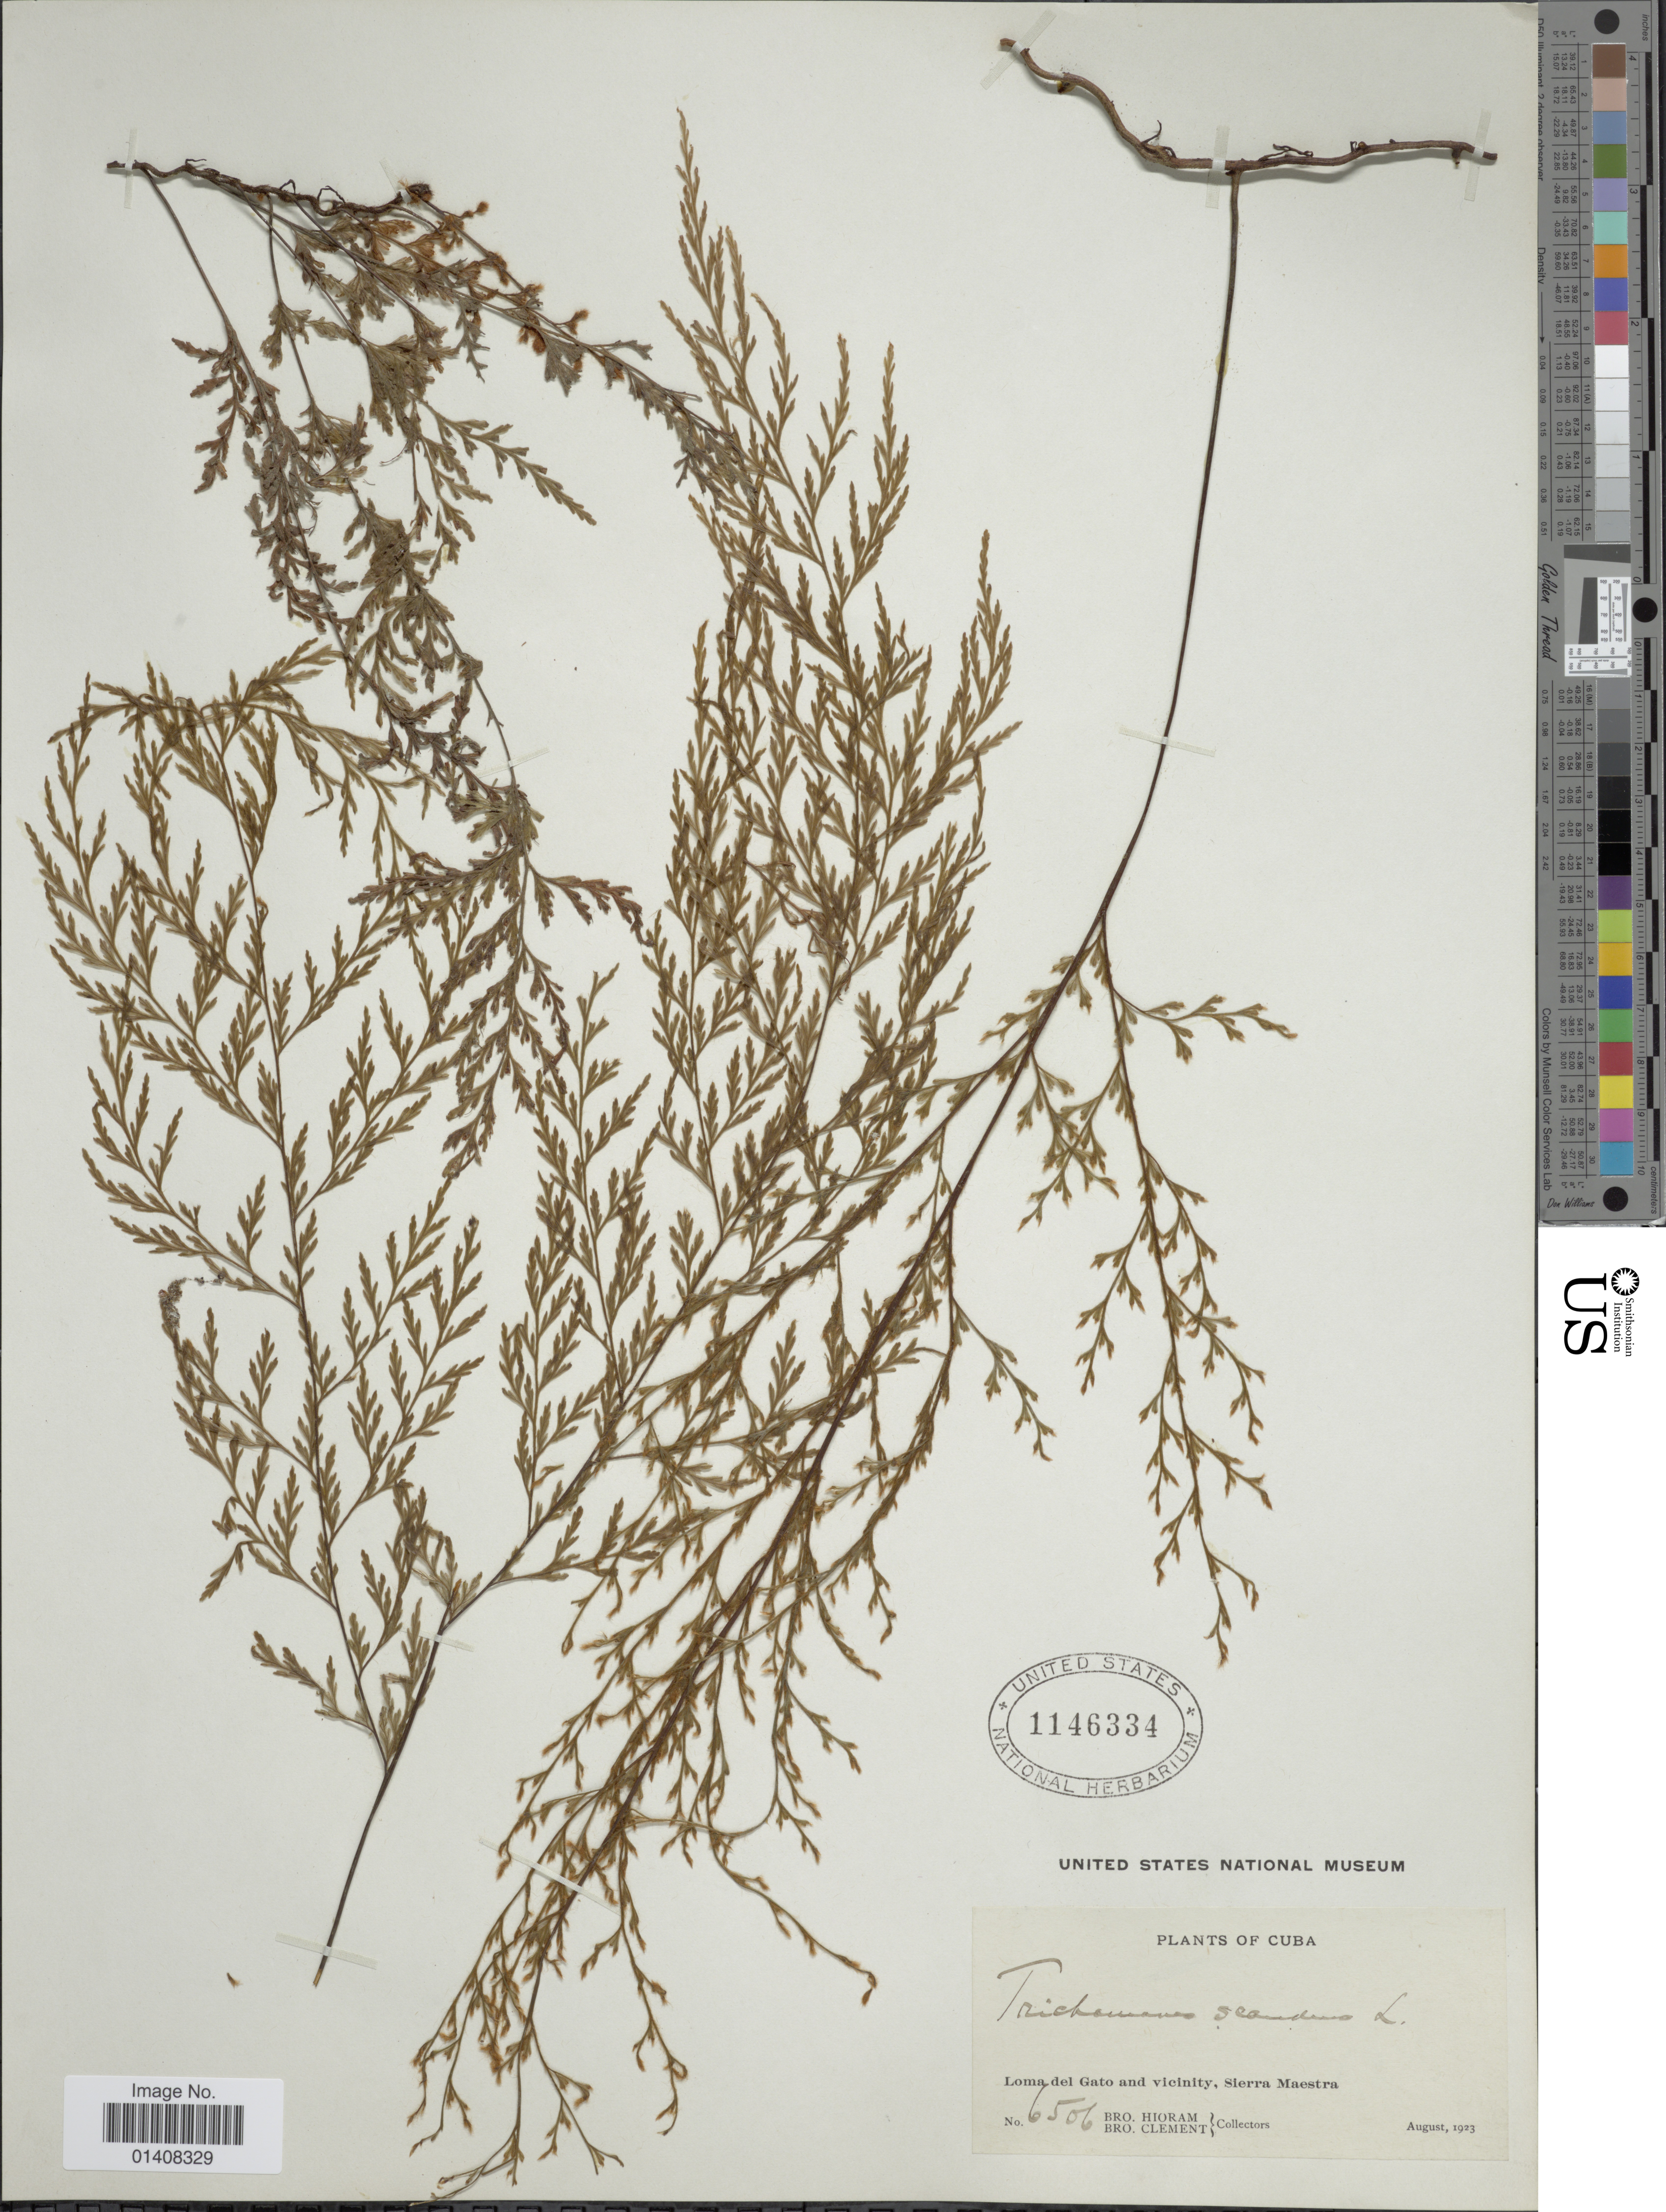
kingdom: Plantae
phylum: Tracheophyta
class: Polypodiopsida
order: Hymenophyllales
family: Hymenophyllaceae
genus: Trichomanes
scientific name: Trichomanes scandens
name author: L.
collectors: Bro. Hioram & B. Clement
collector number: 6506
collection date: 1923-08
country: Cuba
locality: Loma del Gato and vicinity Sierra Maestra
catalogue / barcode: US 1146334